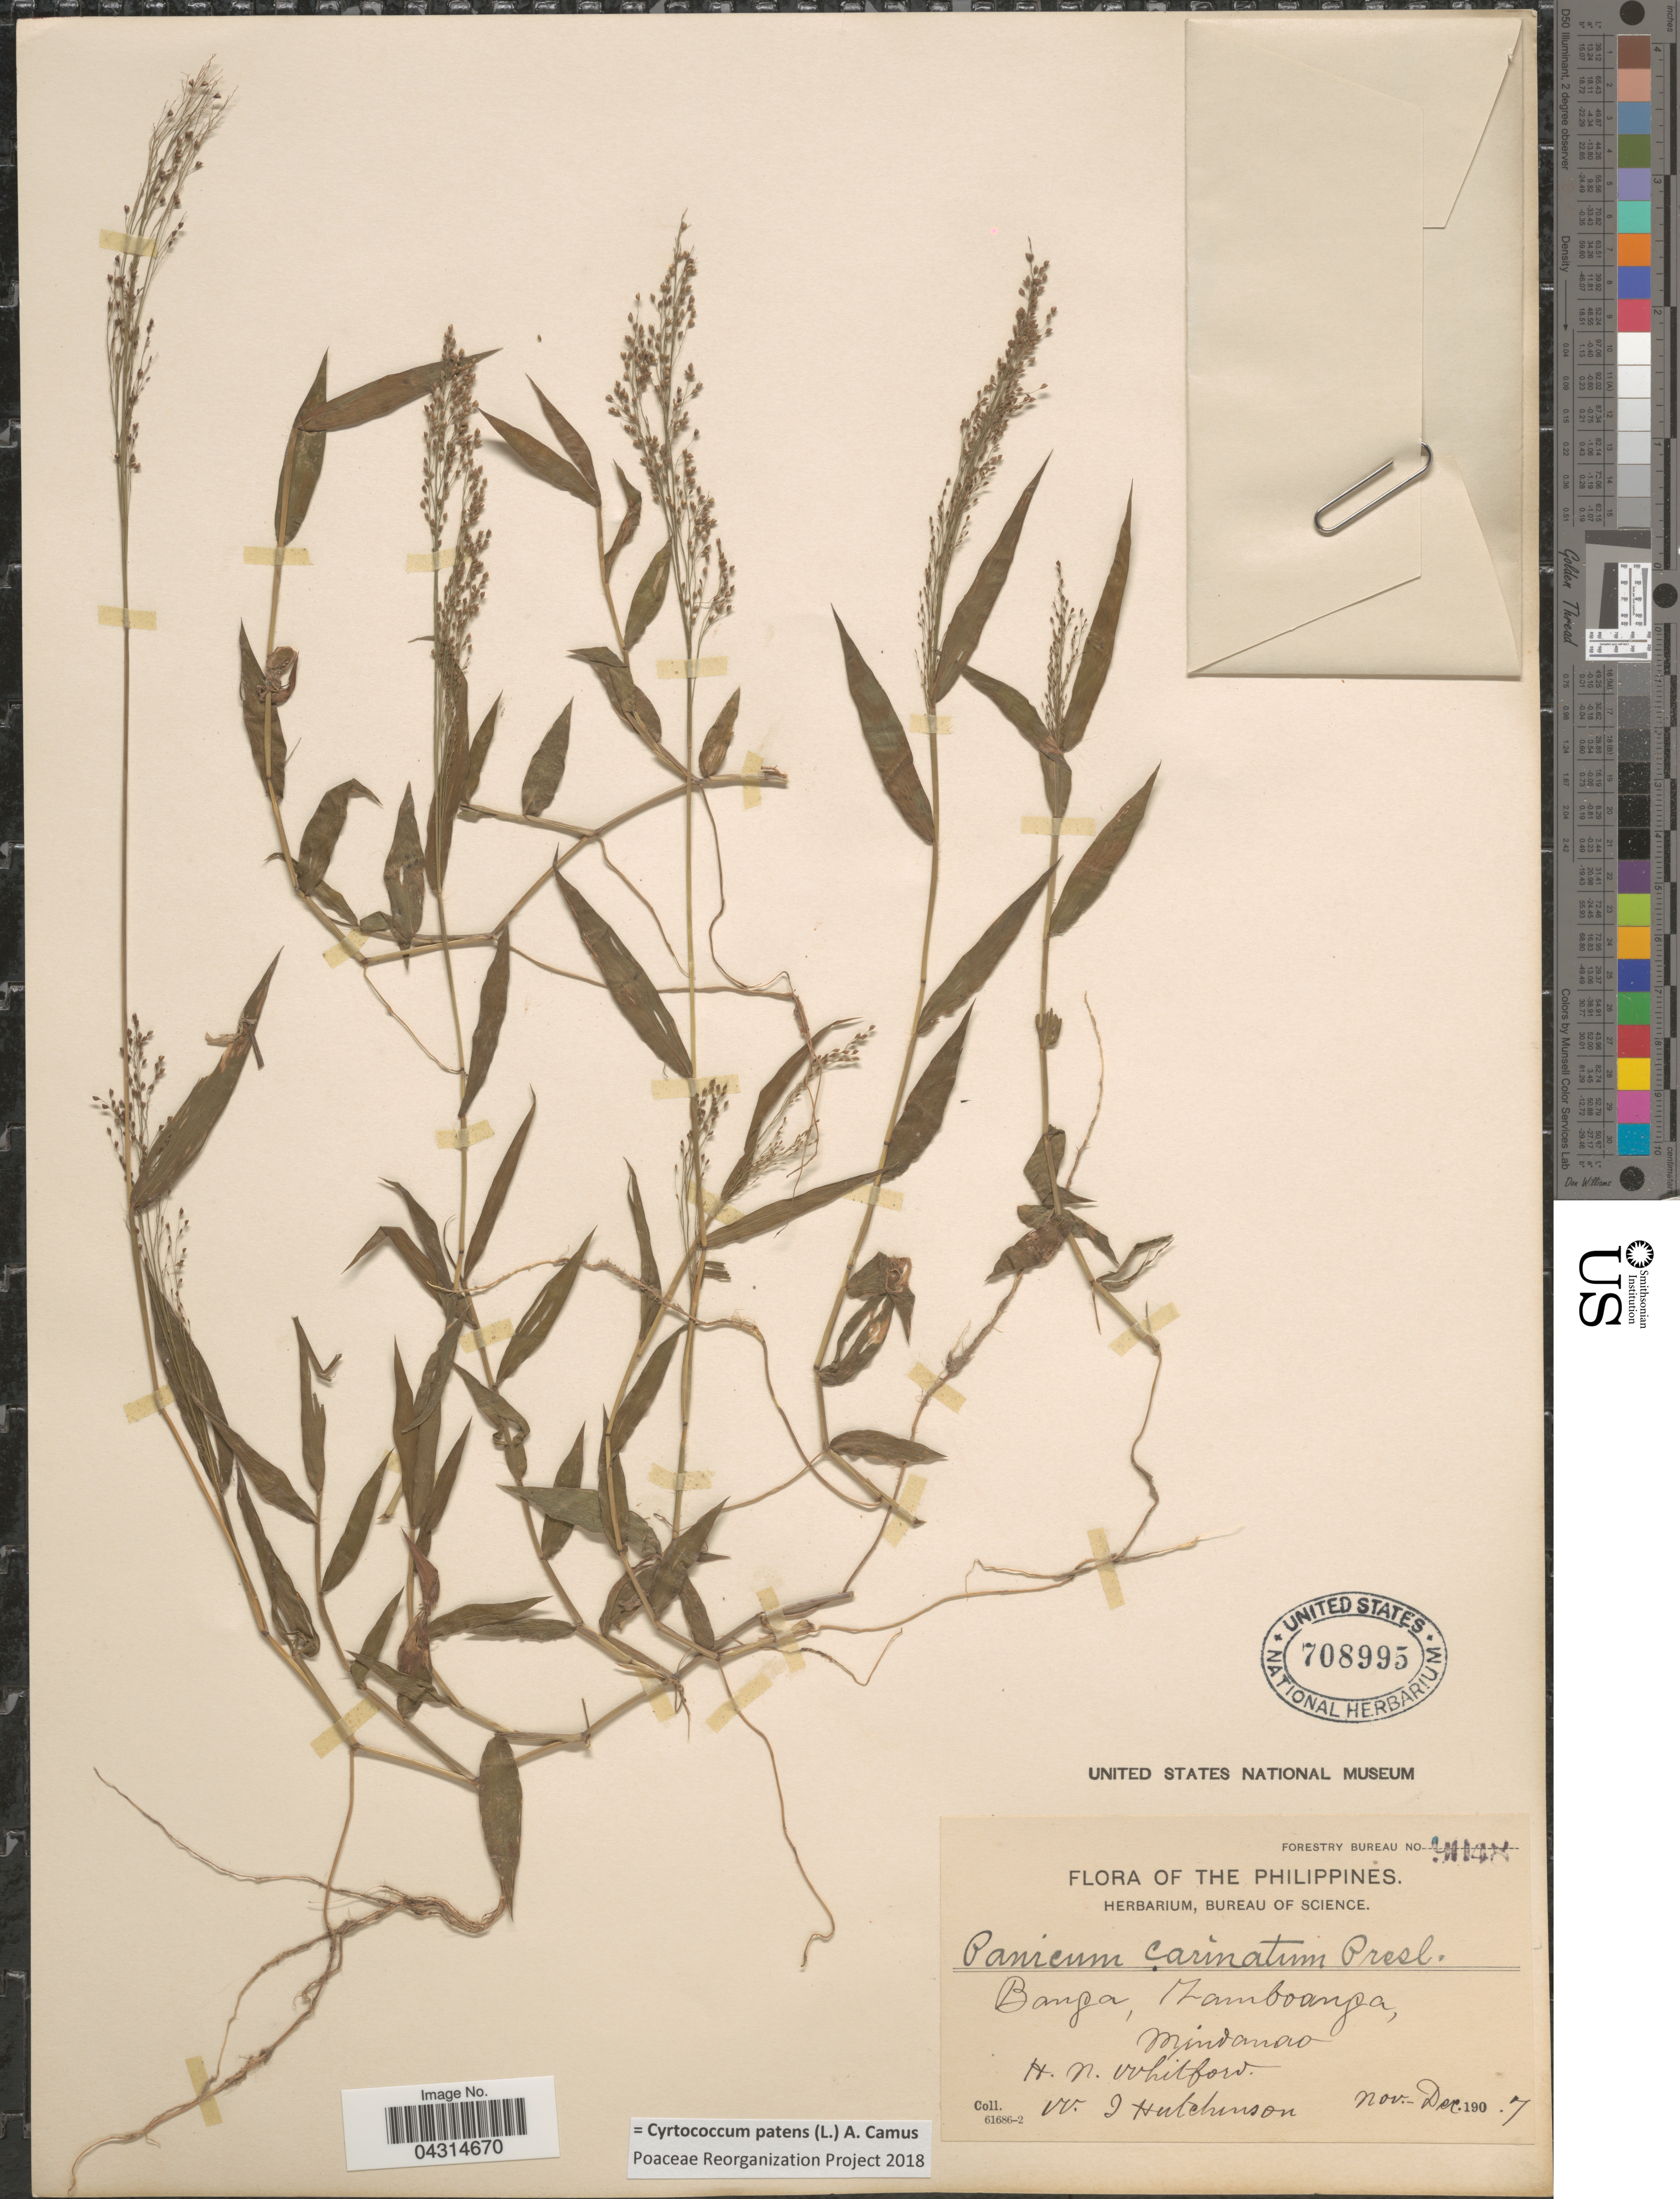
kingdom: Plantae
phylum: Tracheophyta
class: Liliopsida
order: Poales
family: Poaceae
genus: Cyrtococcum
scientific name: Cyrtococcum patens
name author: (L.) A. Camus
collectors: H. N. Whitford & W. J. Hutchinson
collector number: Forestry Bureau 9048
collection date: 1907-11/1907-12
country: Philippines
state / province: Zamboanga Peninsula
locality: Banga, Zamboanga, Mindanao.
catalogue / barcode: US 708995